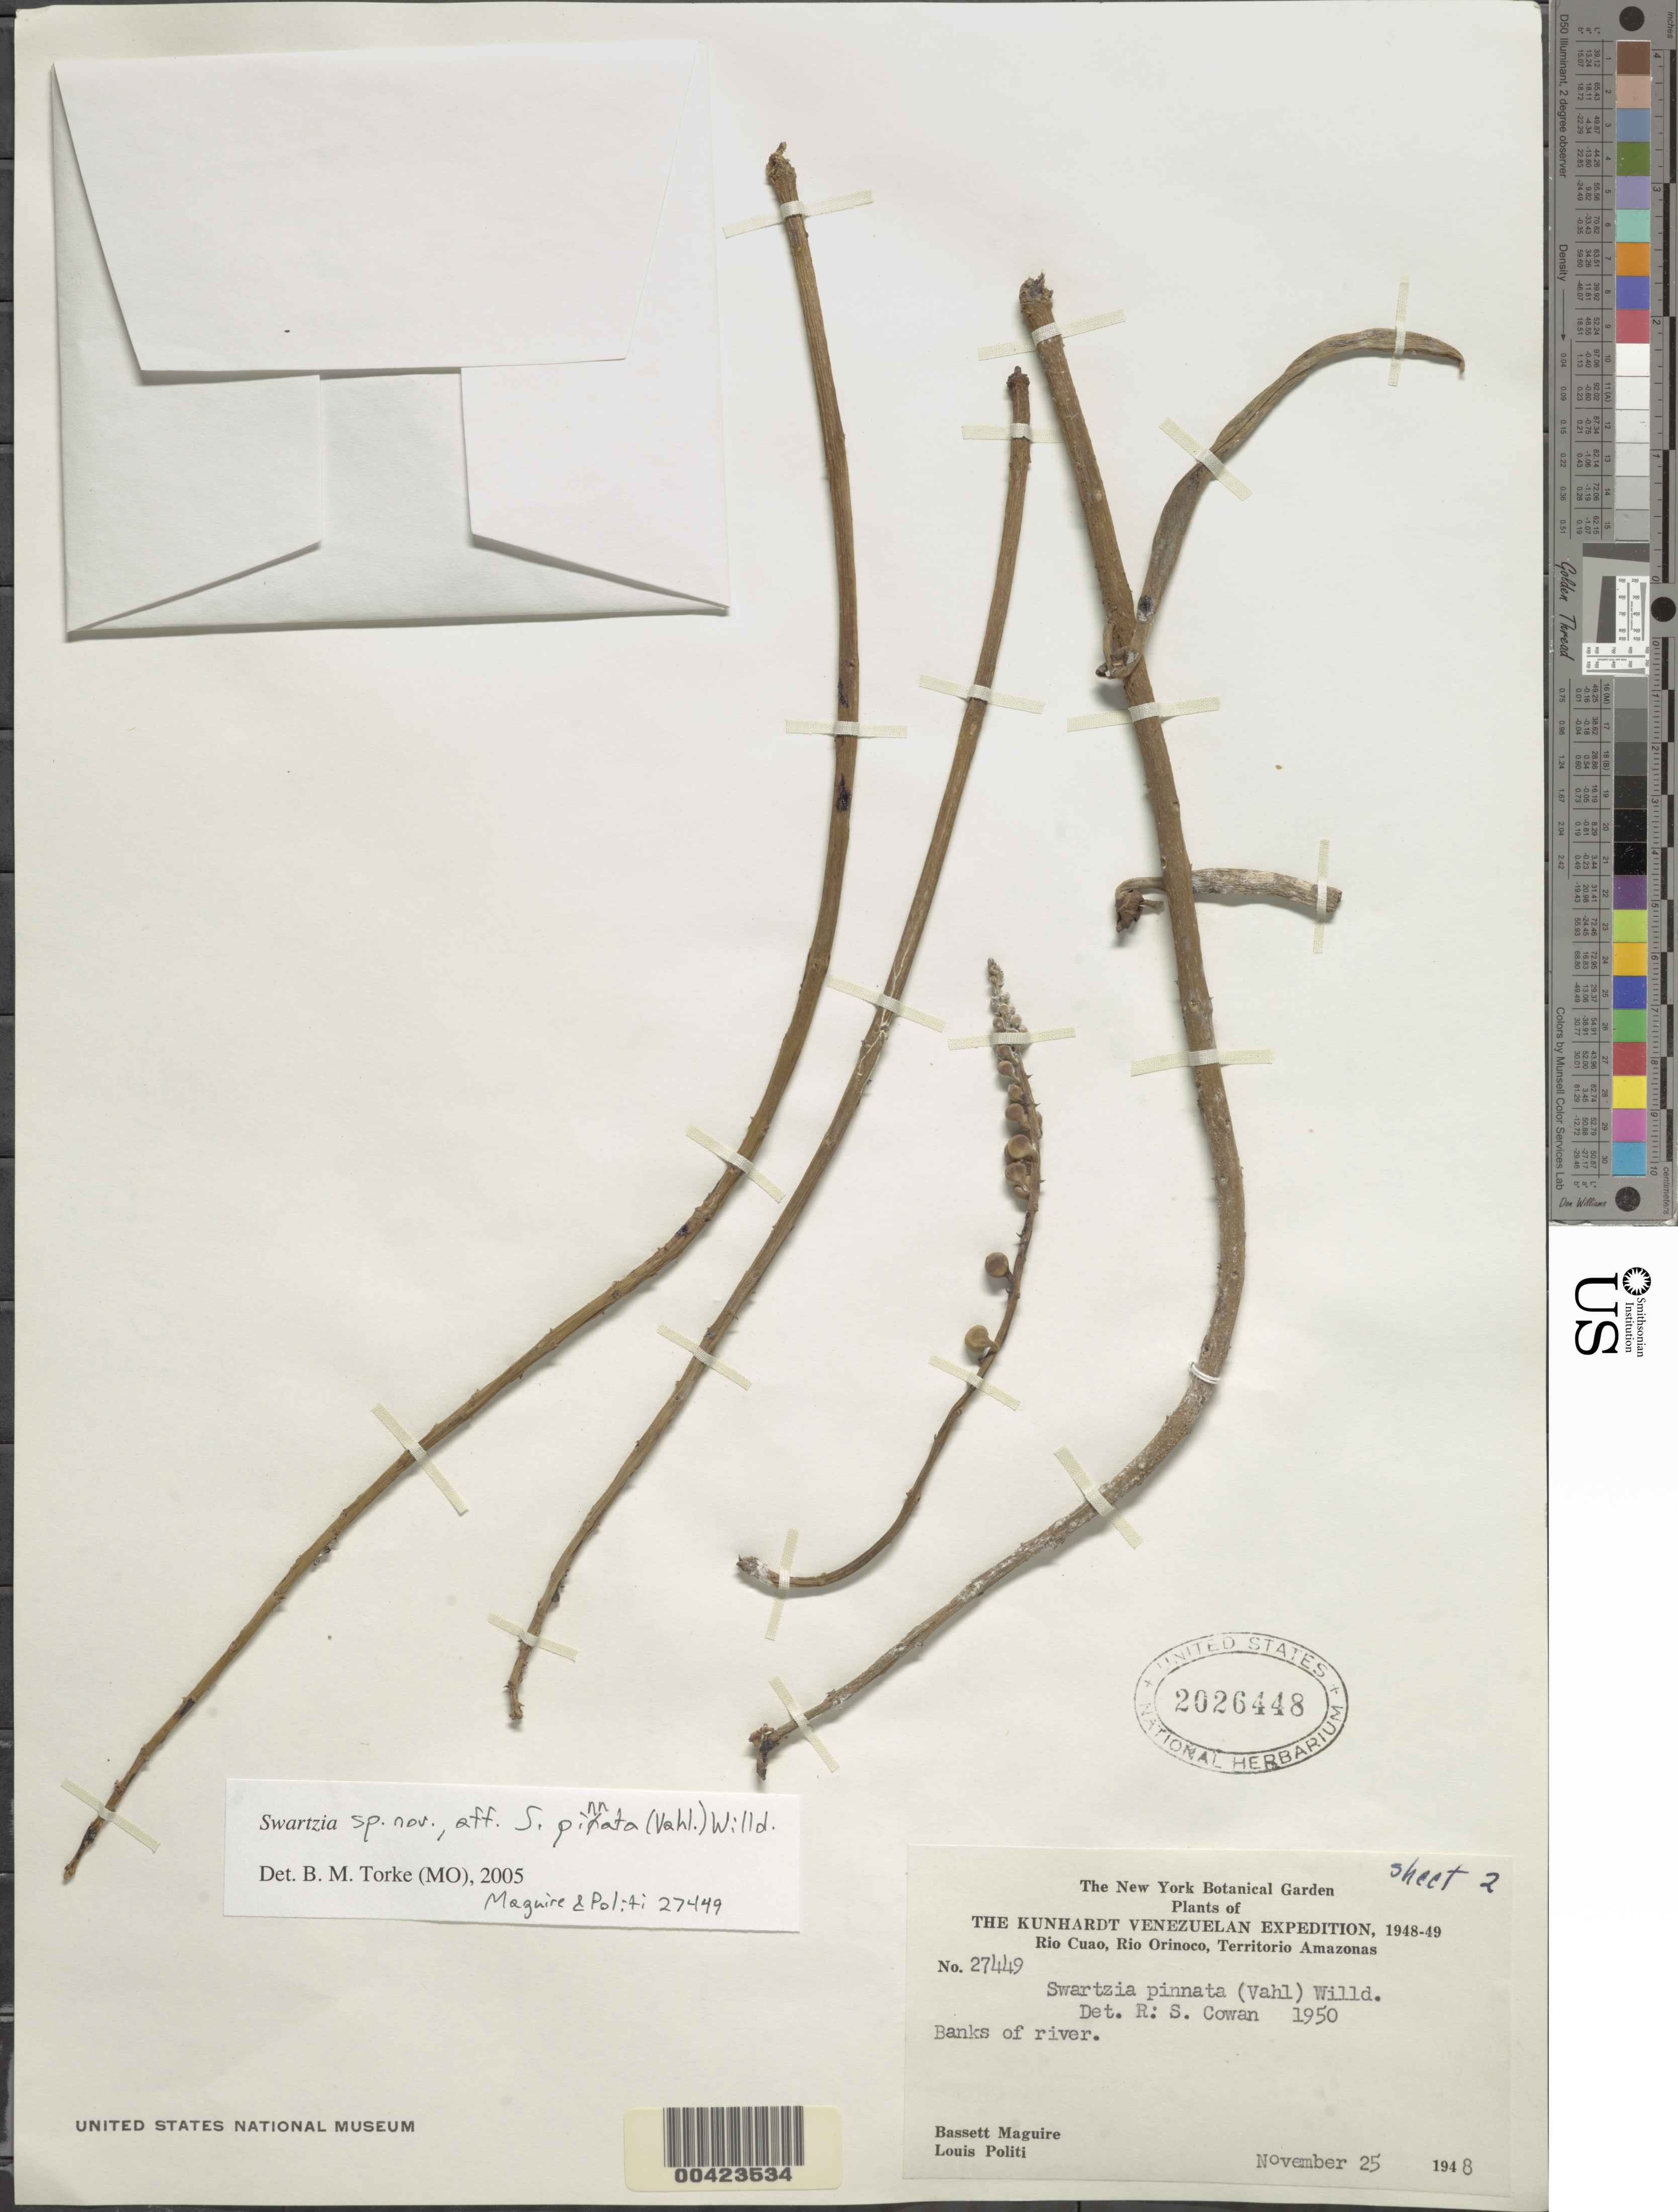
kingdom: Plantae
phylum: Tracheophyta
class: Magnoliopsida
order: Fabales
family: Fabaceae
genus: Swartzia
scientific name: Swartzia sp. nov. aff. pinnata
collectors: B. Maguire & L. Politi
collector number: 27449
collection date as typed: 25 Nov 1948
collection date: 1948-11-25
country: Venezuela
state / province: Amazonas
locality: Rio Cuao; Rio Orinoco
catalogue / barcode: US 2026448